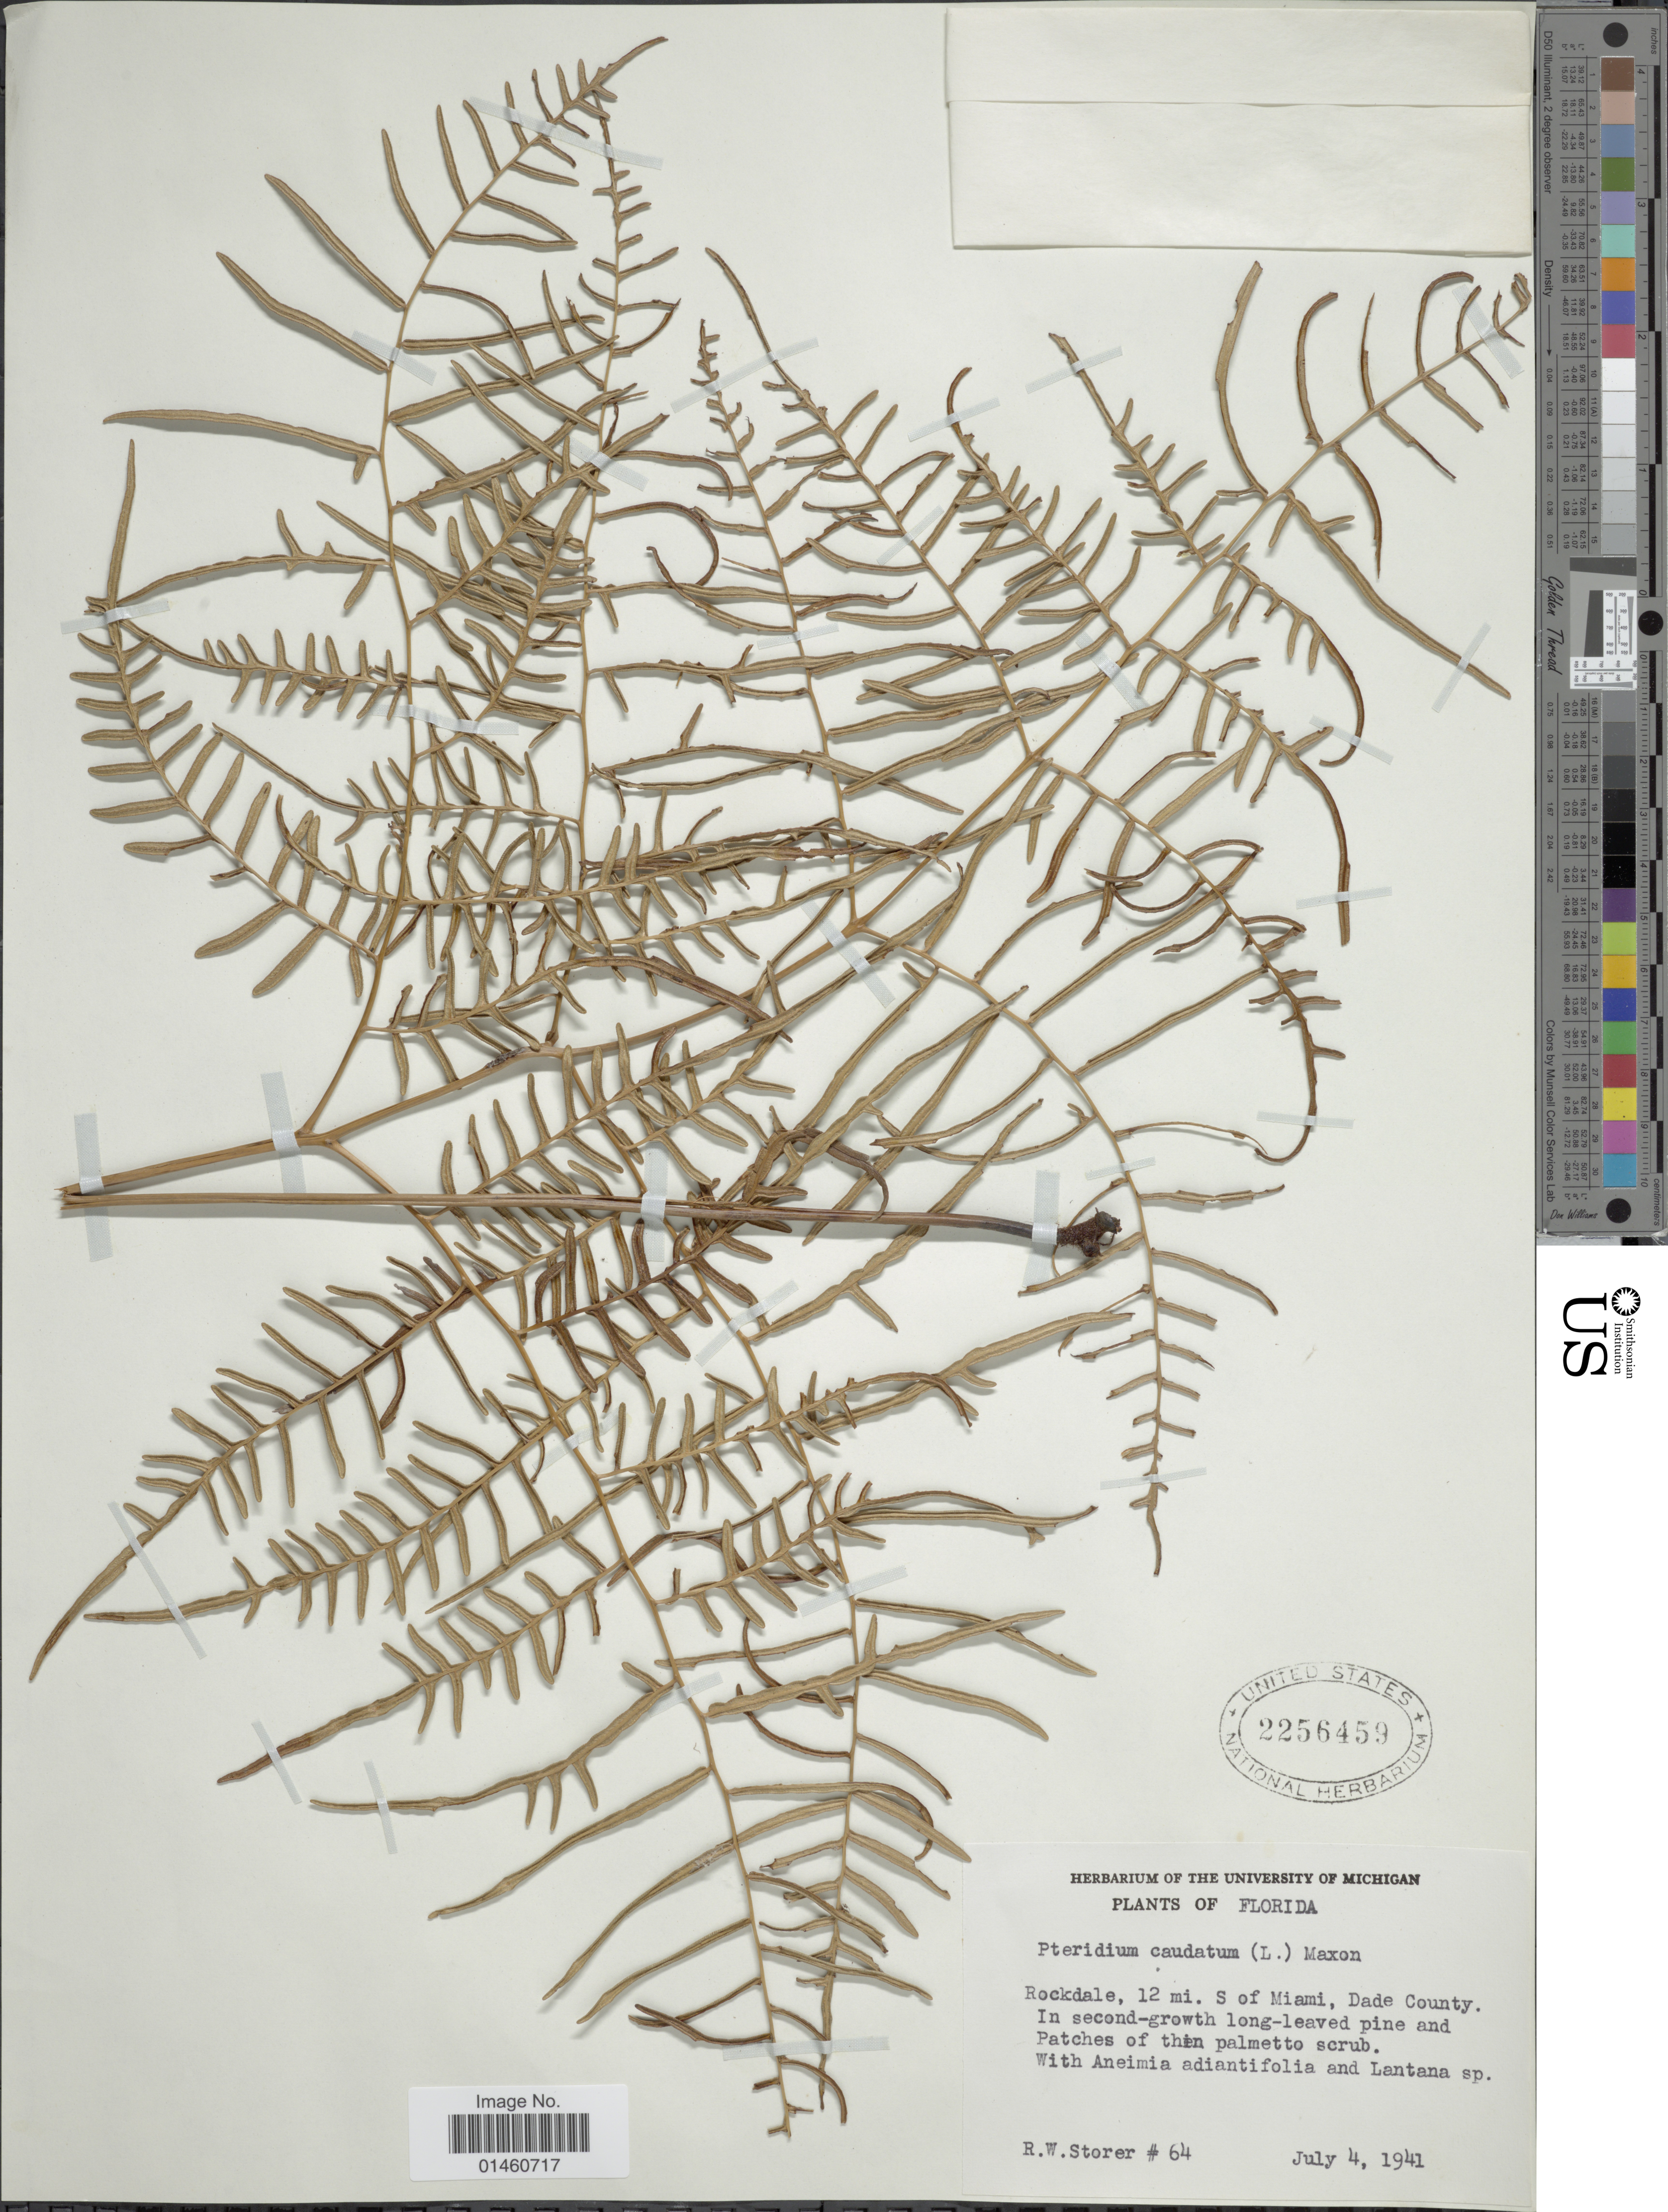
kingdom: Plantae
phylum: Tracheophyta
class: Polypodiopsida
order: Polypodiales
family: Dennstaedtiaceae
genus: Pteridium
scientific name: Pteridium caudatum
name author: (L.) Maxon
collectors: R. Storer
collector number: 64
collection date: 1941-07-04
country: United States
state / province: Florida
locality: Rockdale, 12 mi. S. of Miami, Dade County.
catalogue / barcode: US 2256459